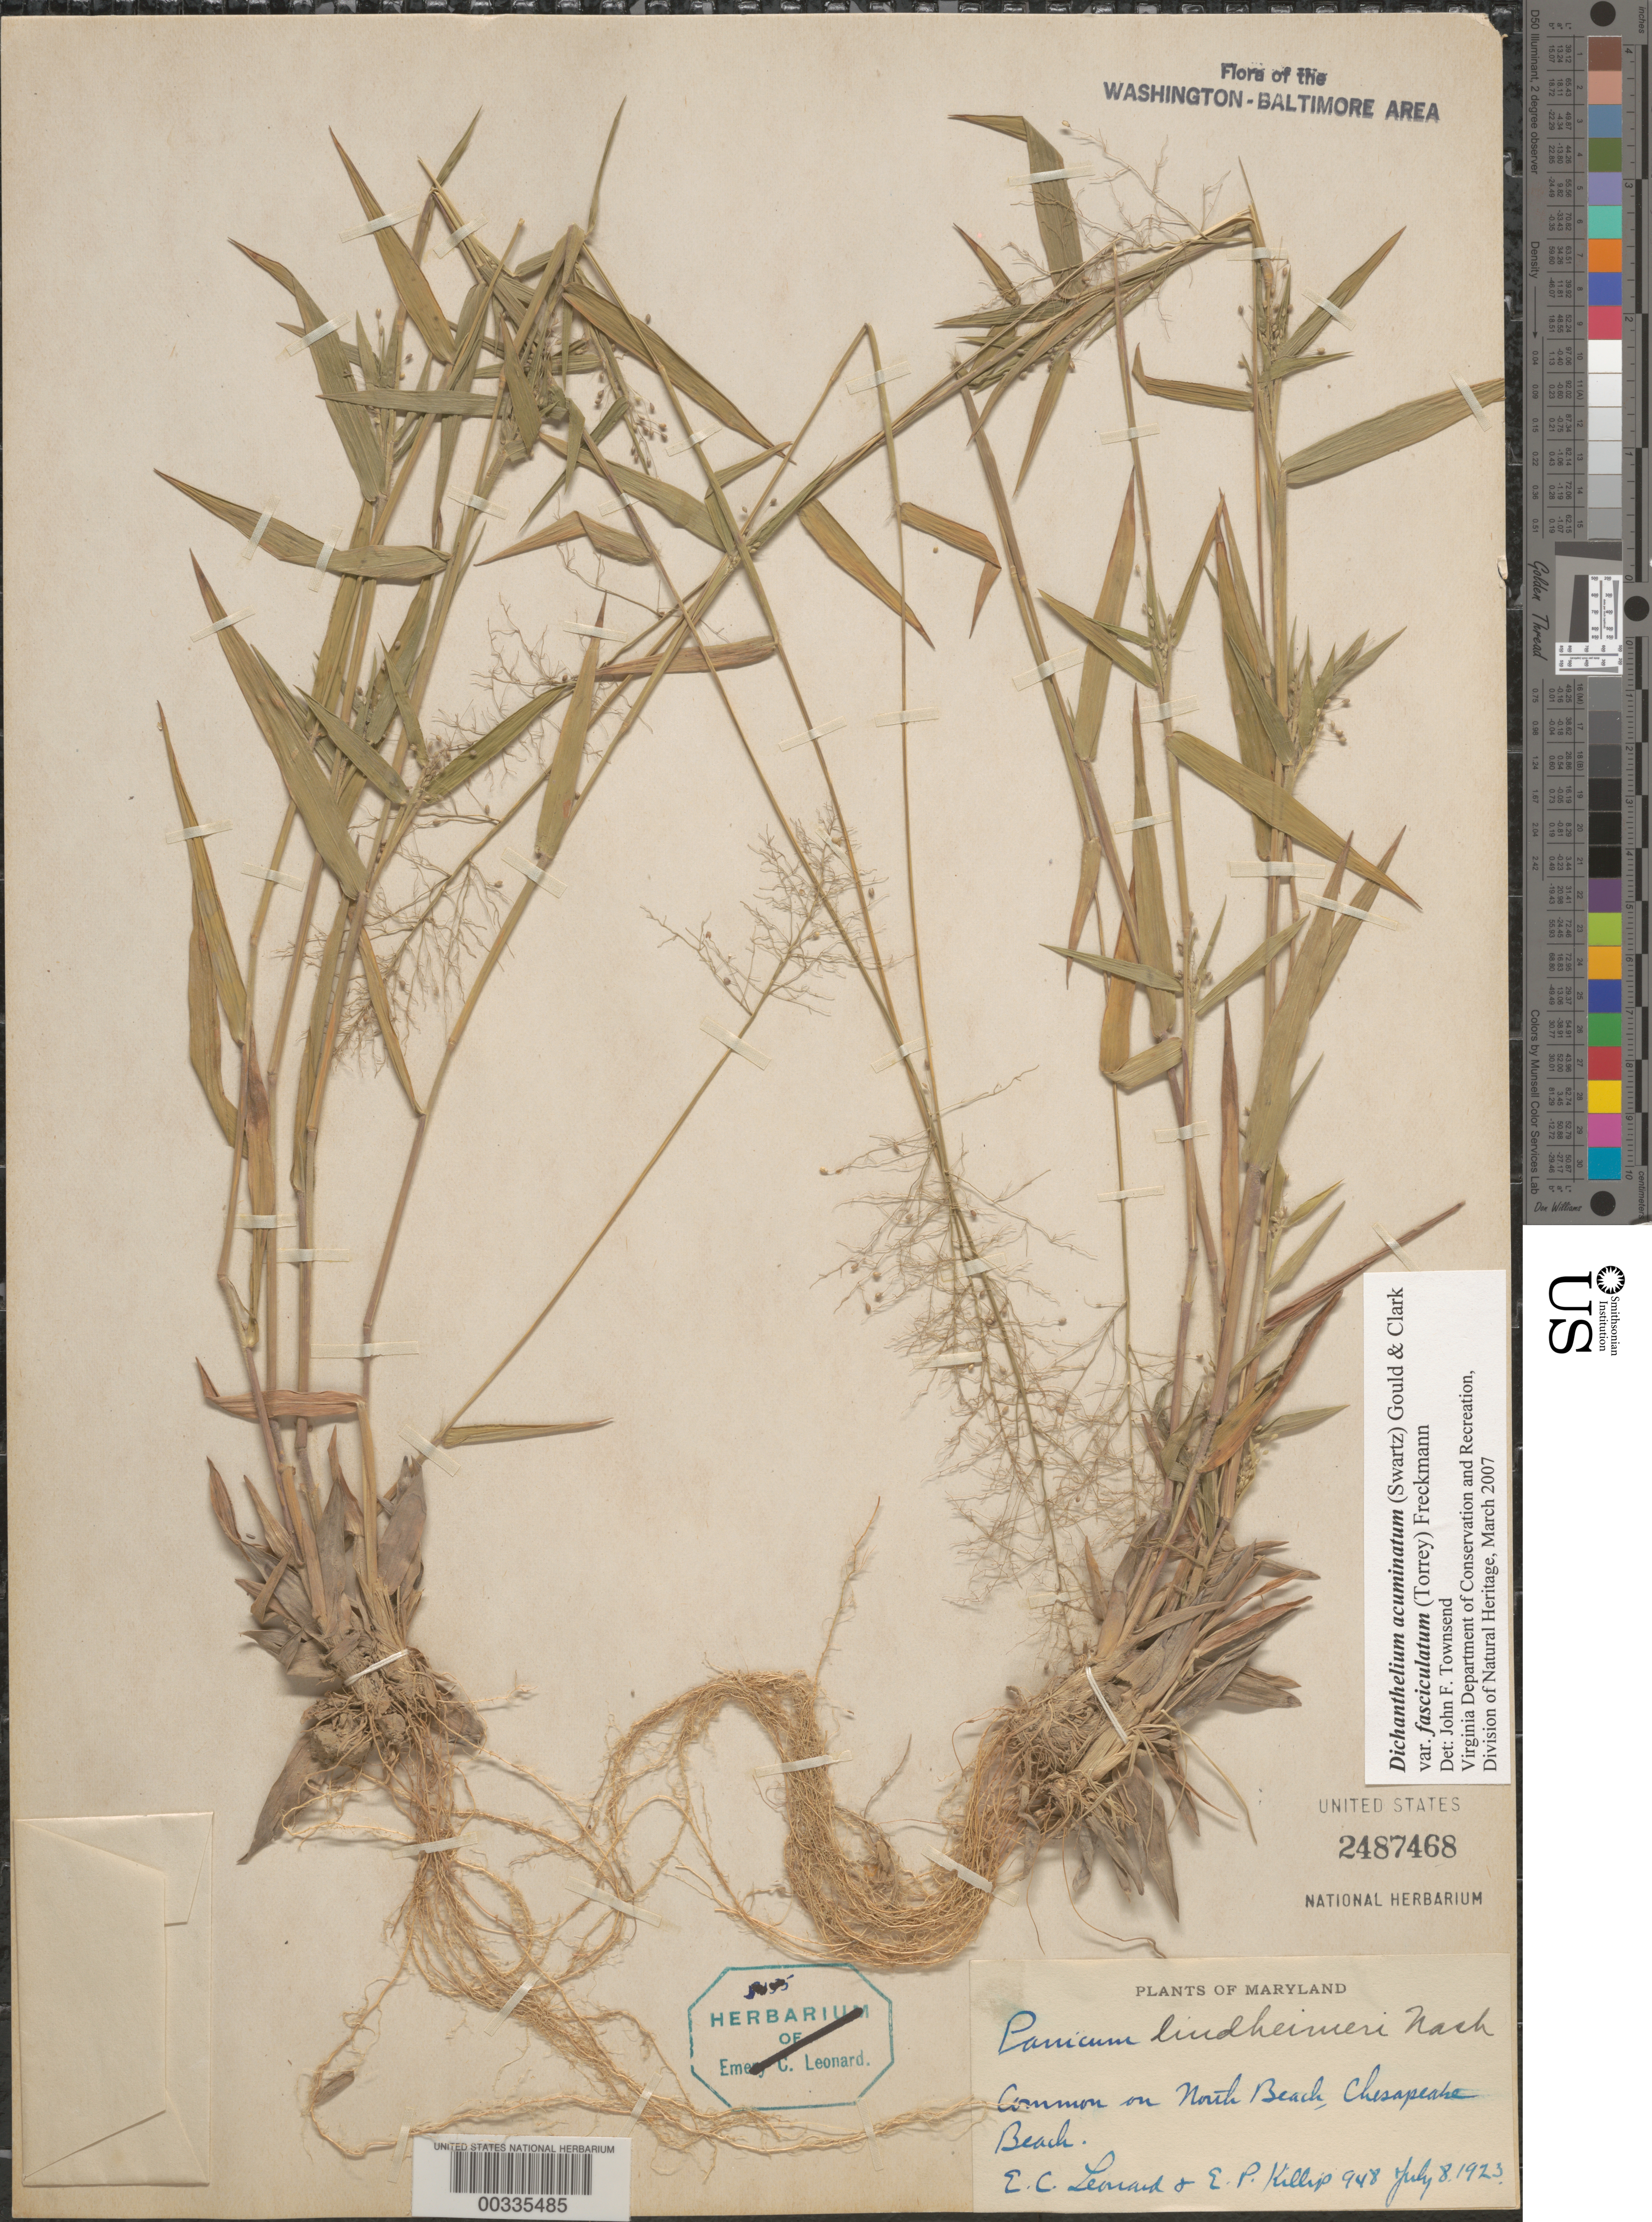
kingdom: Plantae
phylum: Tracheophyta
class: Liliopsida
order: Poales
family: Poaceae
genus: Dichanthelium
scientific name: Dichanthelium acuminatum var. fasciculatum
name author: (Torr.) Freckmann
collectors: E. P. Killip & E. C. Leonard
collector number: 948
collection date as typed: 08 Jul 1923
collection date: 1923-07-08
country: United States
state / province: Maryland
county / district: Calvert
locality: North Beach, Chesapeake Beach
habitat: Beach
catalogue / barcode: US 2487468